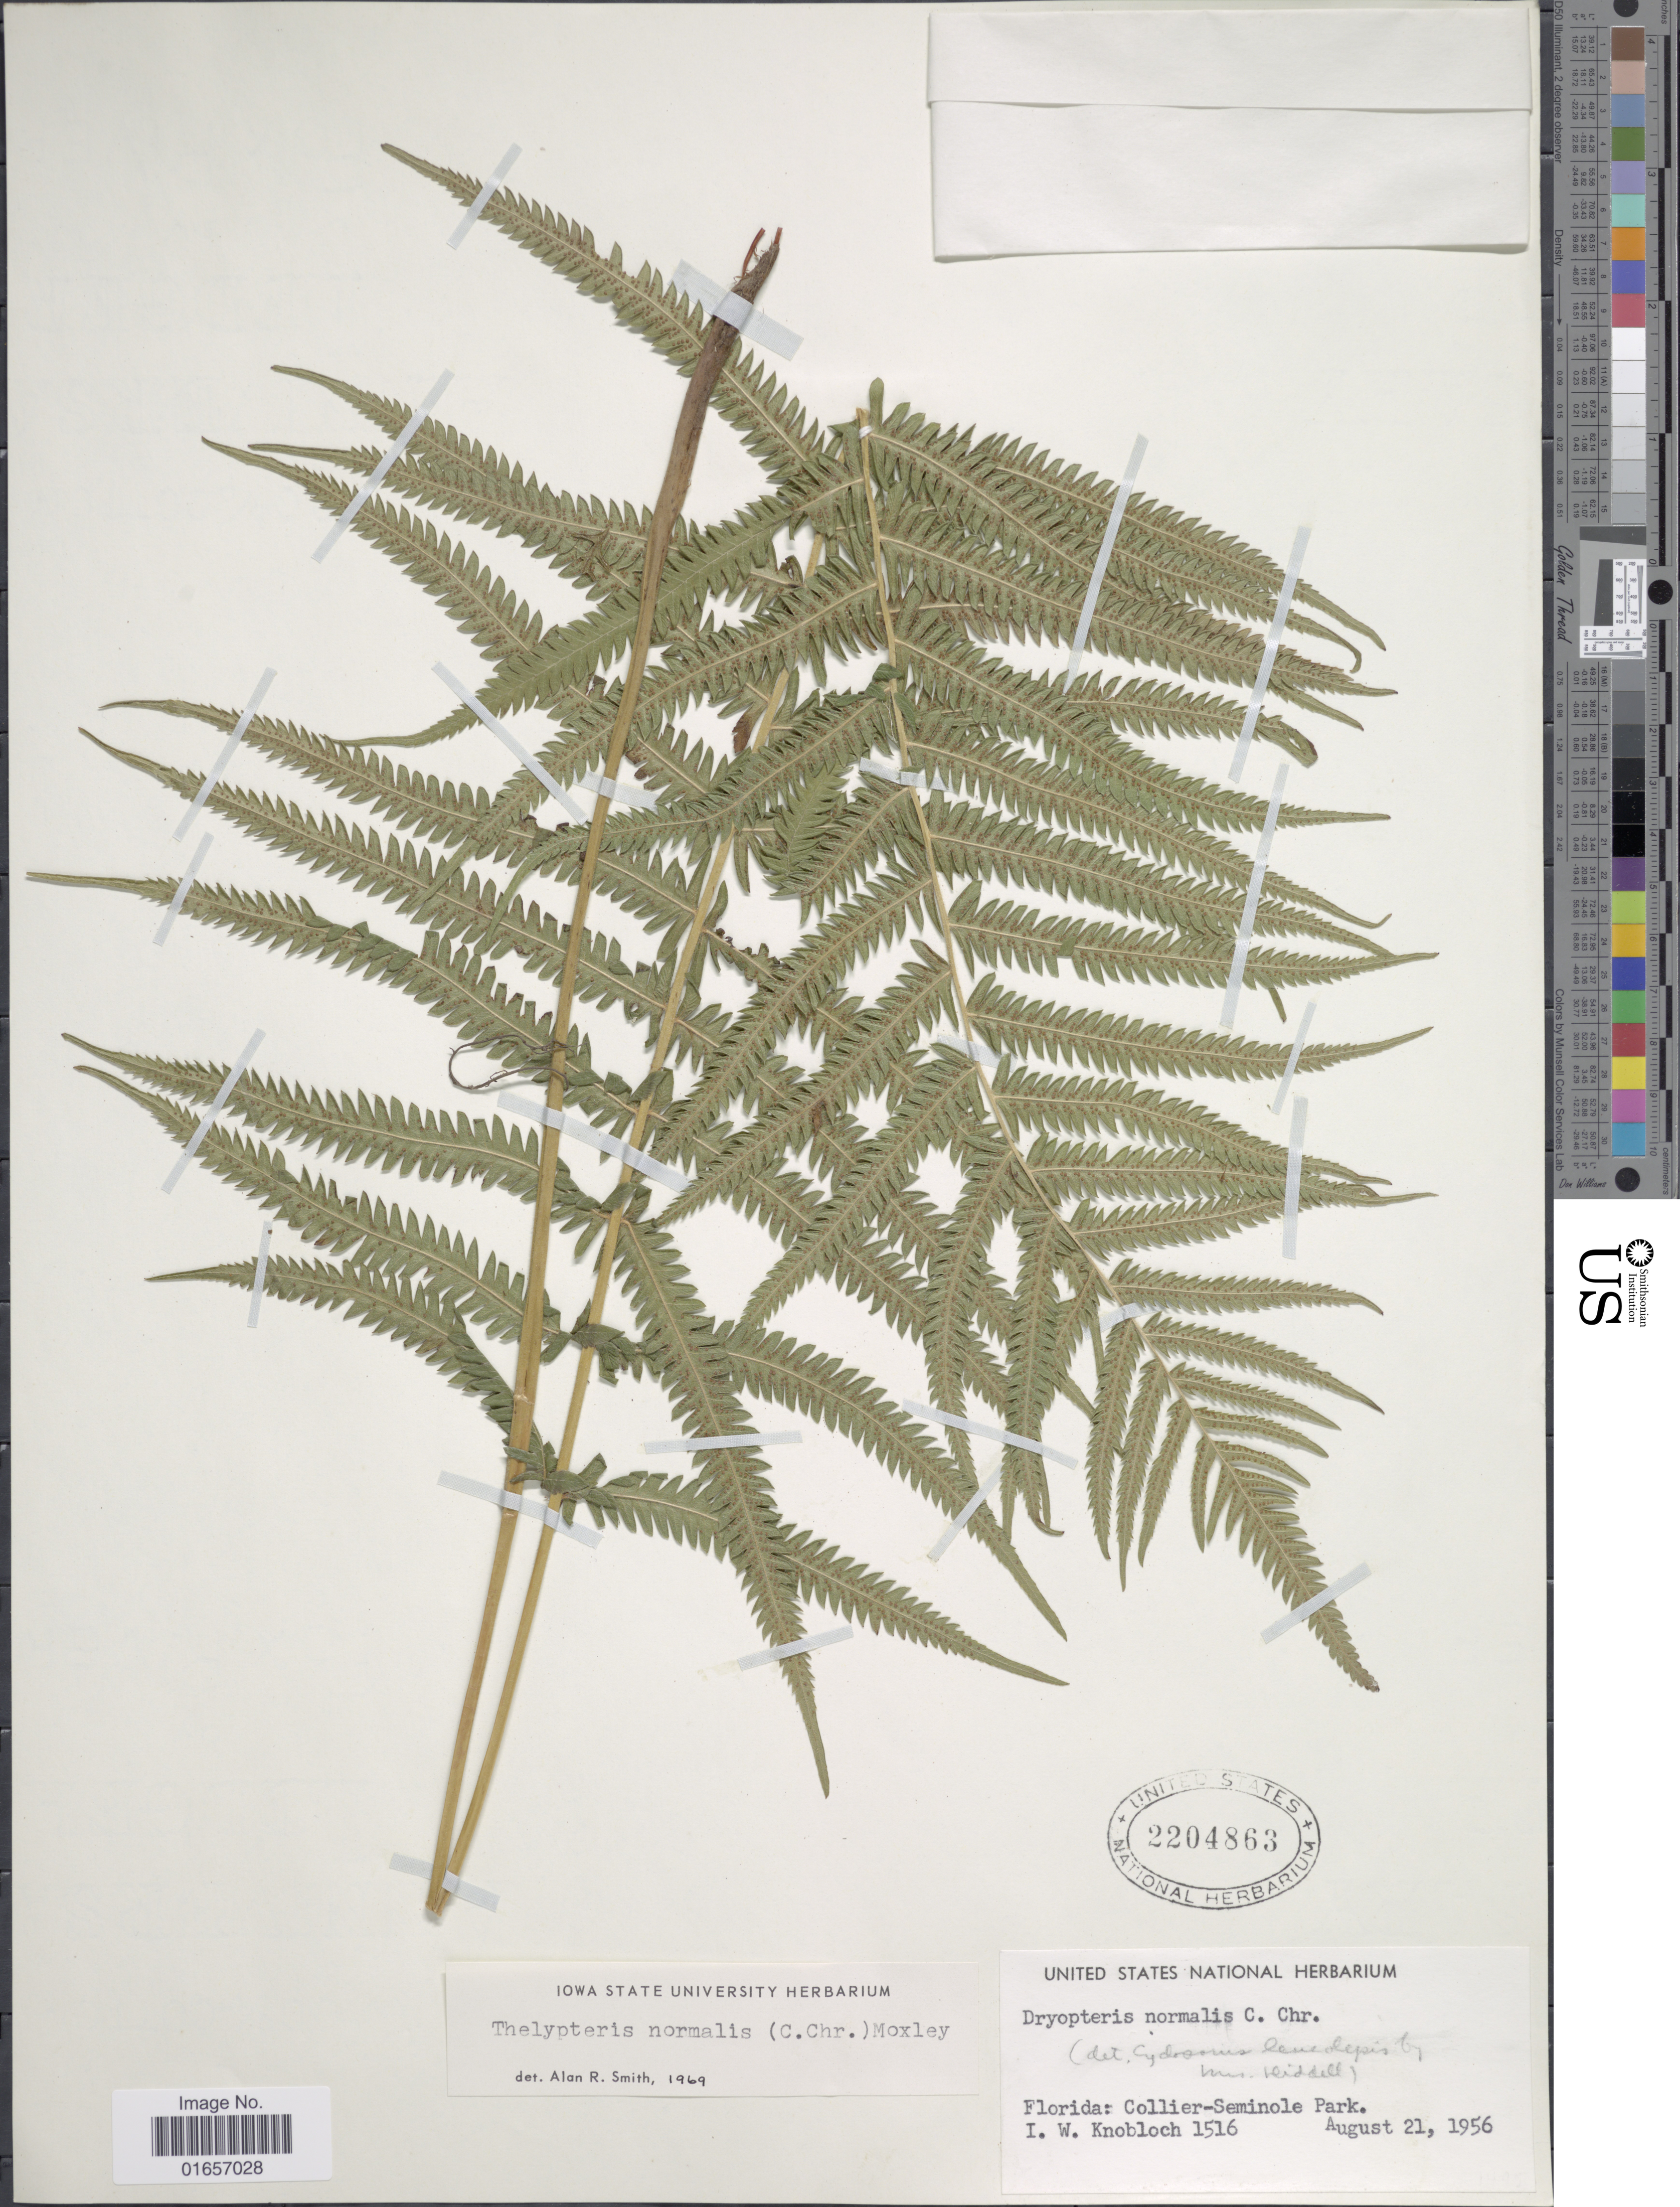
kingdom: Plantae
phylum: Tracheophyta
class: Polypodiopsida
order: Polypodiales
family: Thelypteridaceae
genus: Christella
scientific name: Christella kunthii comb. ined.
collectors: I. W. Knobloch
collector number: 1516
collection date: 1956-08-21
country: United States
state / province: Florida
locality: Collier- Seminole Park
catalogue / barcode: US 2204863